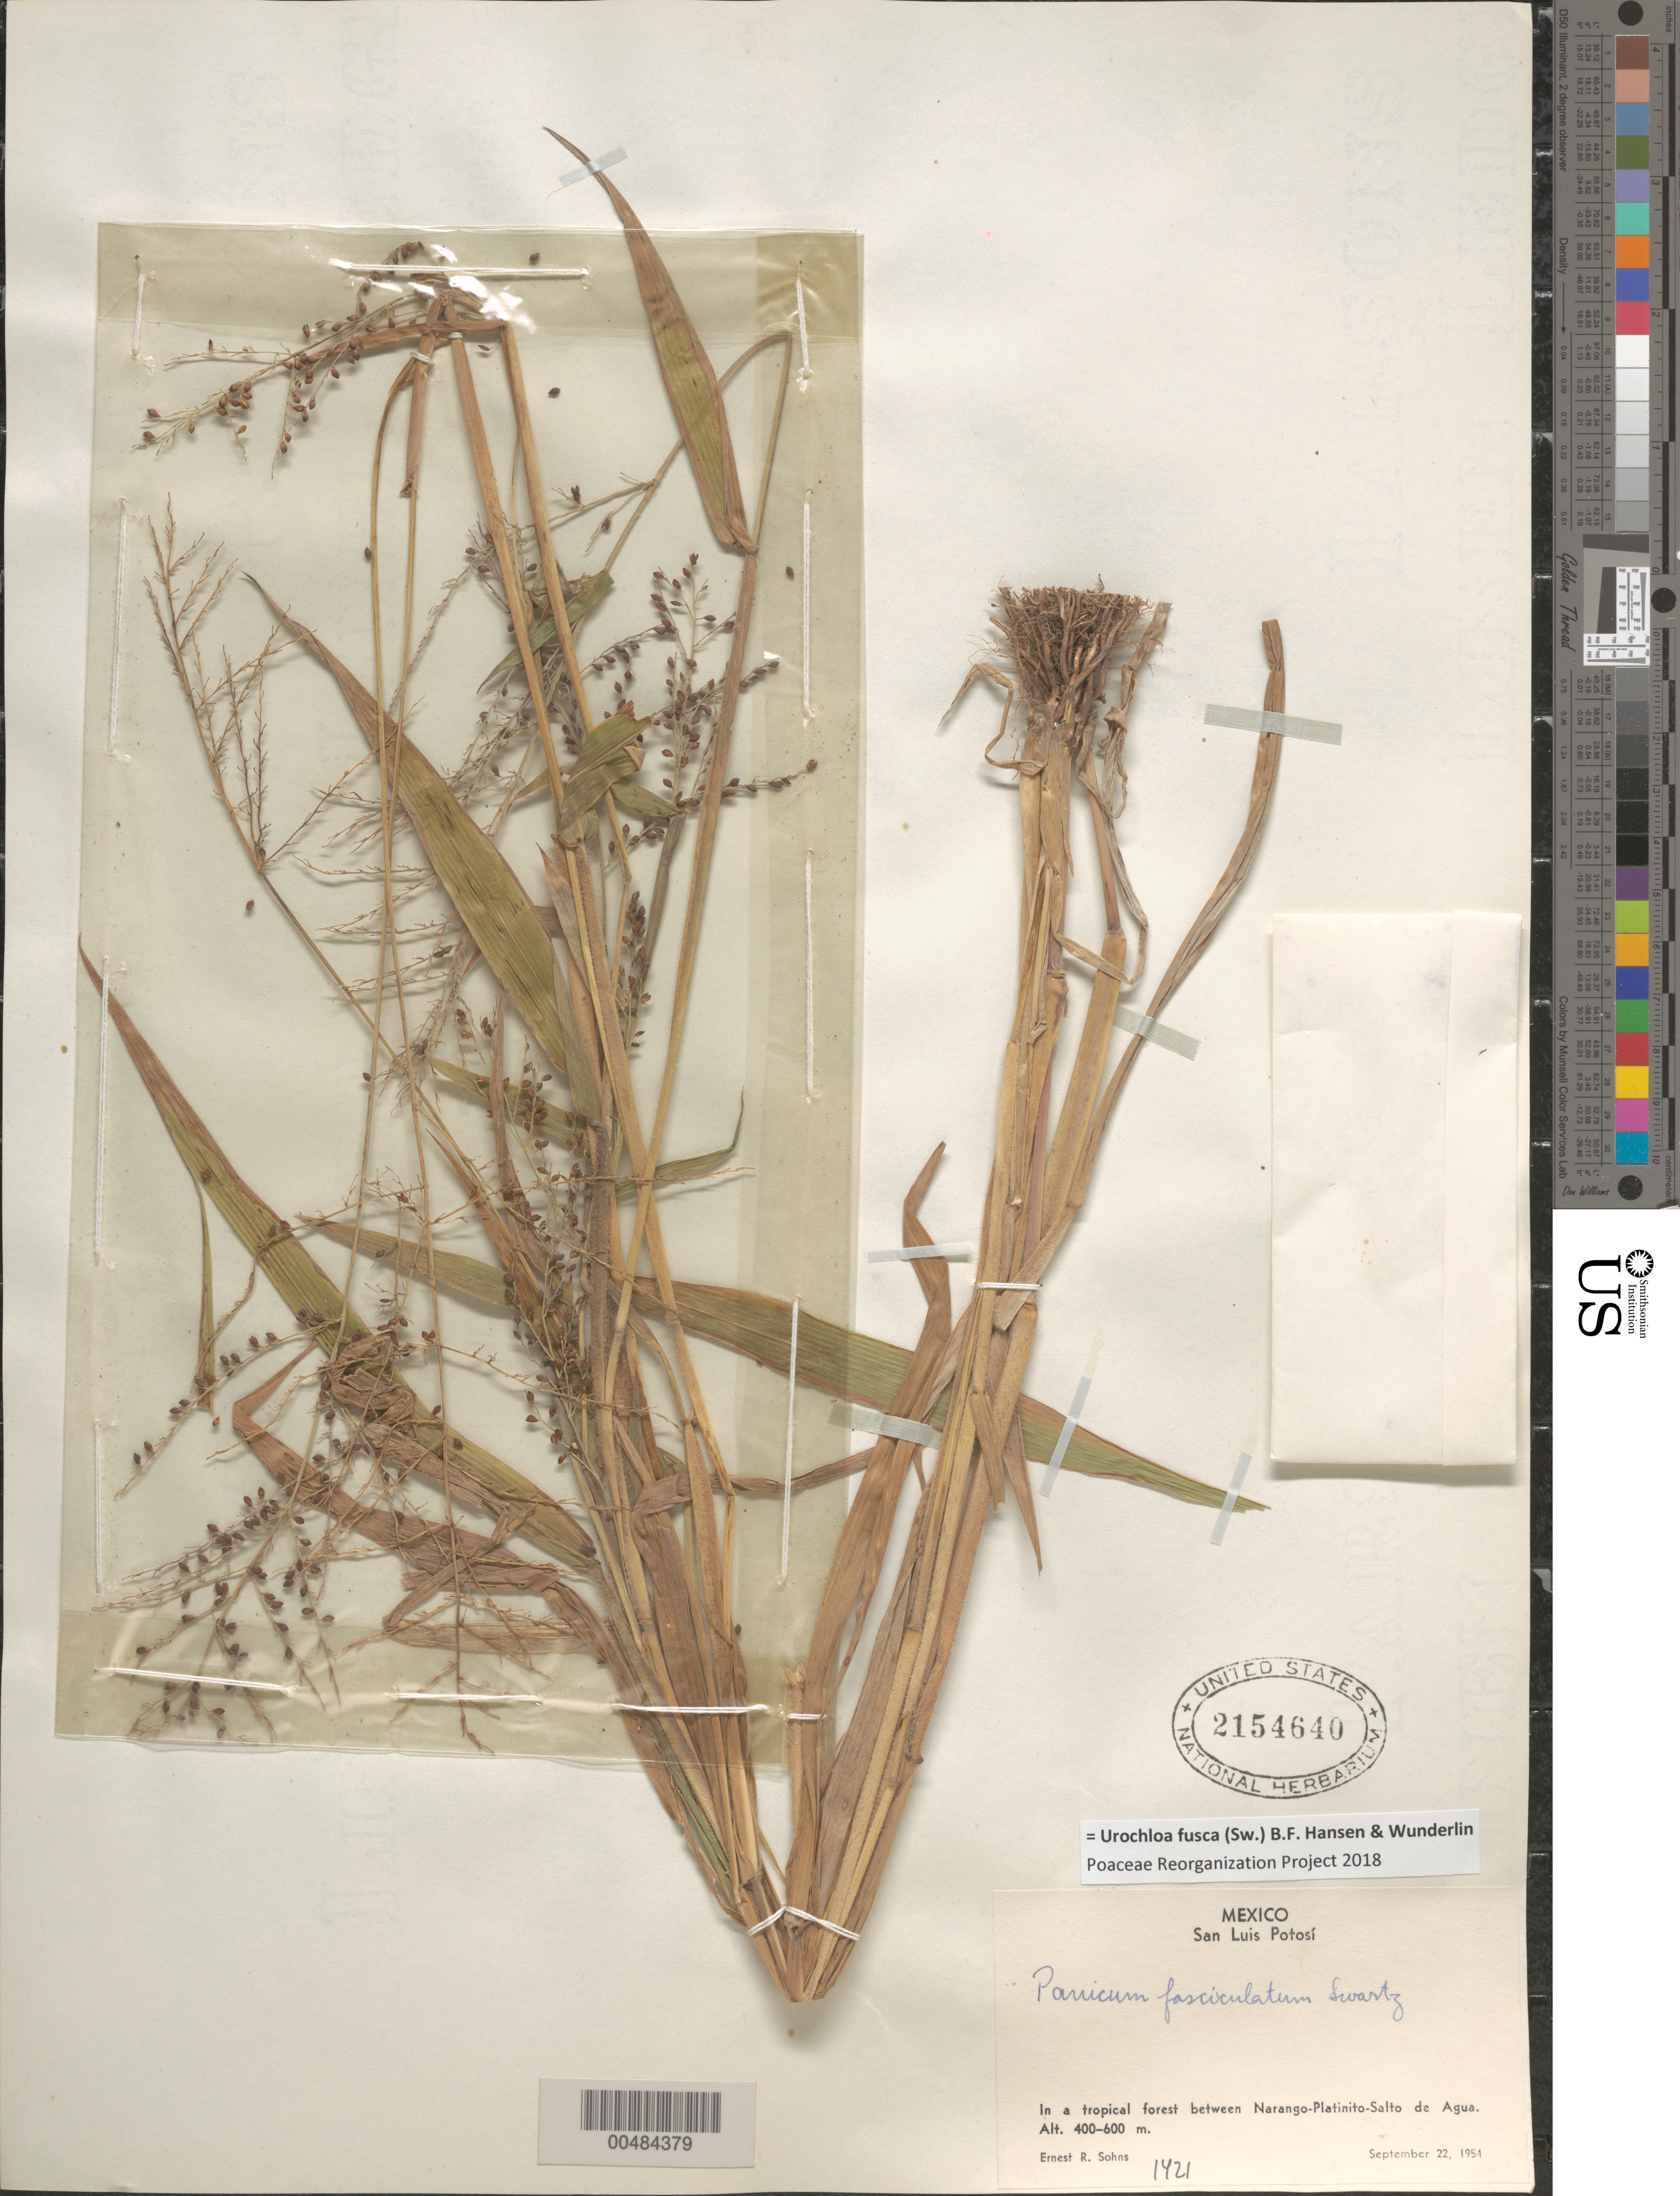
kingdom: Plantae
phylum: Tracheophyta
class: Liliopsida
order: Poales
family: Poaceae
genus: Brachiaria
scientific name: Brachiaria fasciculata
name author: (Sw.) Parodi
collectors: E. R. Sohns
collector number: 1421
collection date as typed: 22 Sep 1954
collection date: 1954-09-22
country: Mexico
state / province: San Luis Potosi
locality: Between Narango-Platinito-Salto de Agua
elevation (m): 400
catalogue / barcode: US 2154640